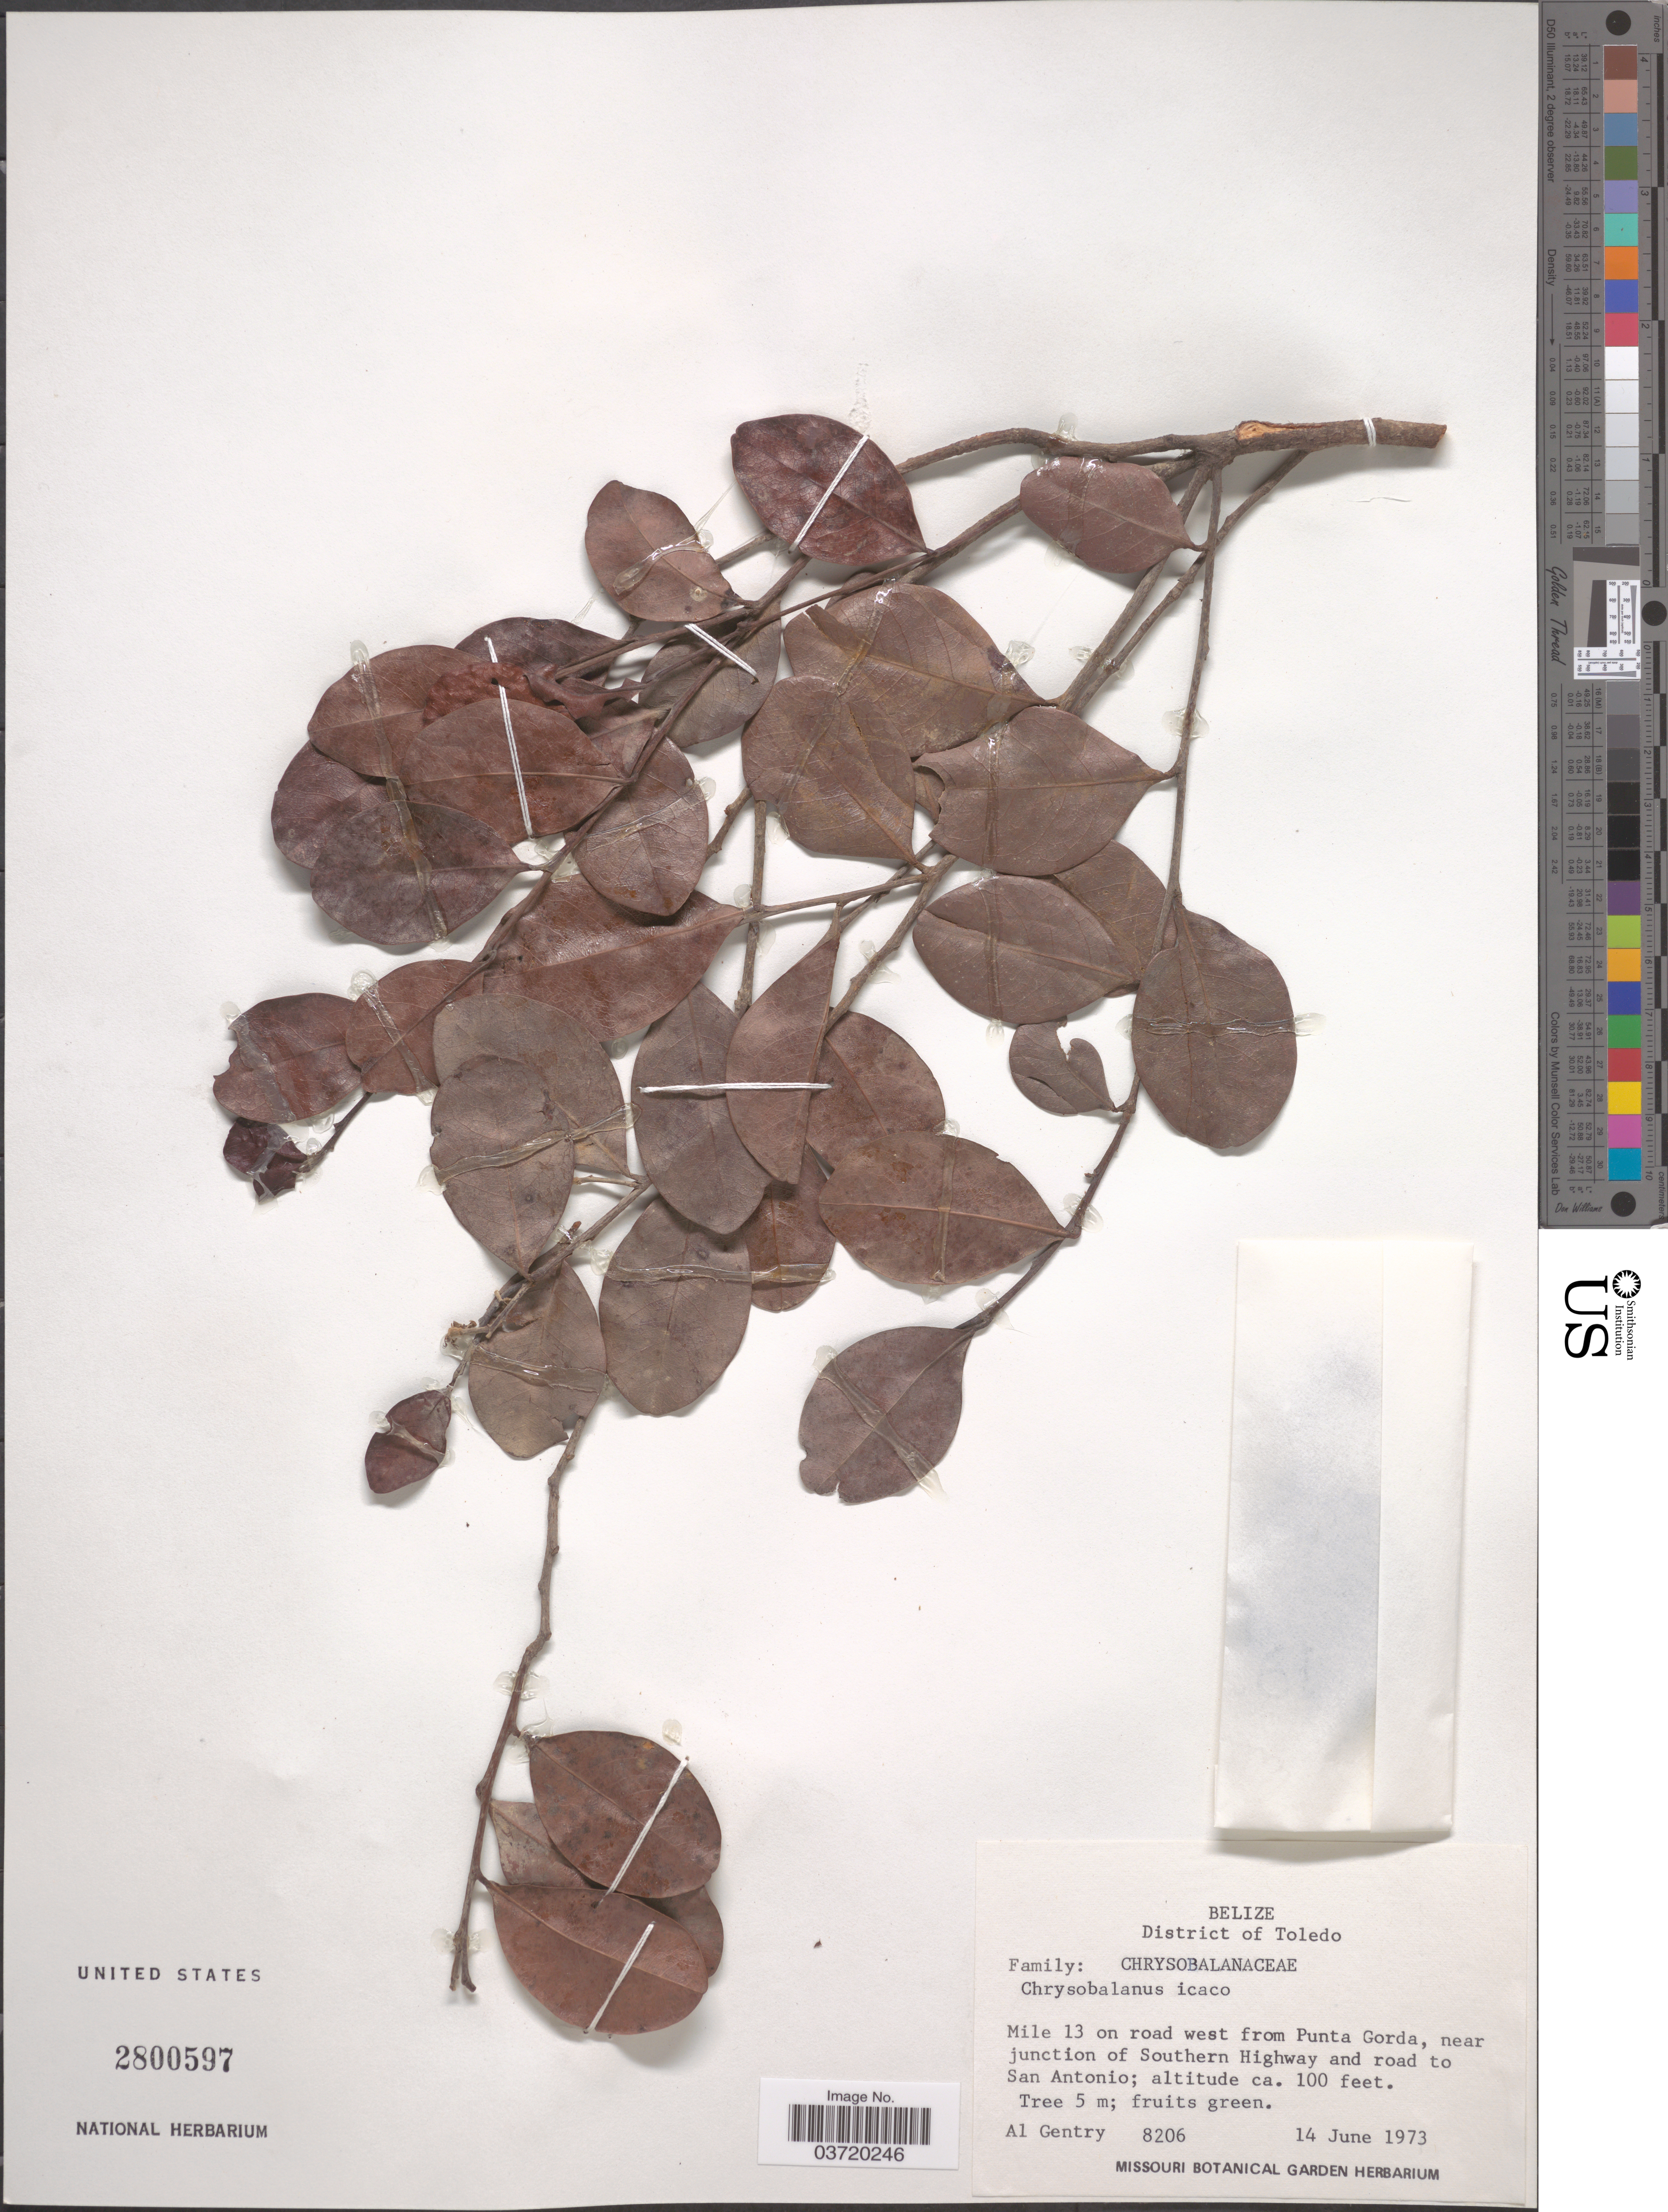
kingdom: Plantae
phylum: Tracheophyta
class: Magnoliopsida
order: Malpighiales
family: Chrysobalanaceae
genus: Chrysobalanus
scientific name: Chrysobalanus icaco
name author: L.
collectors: A. H. Gentry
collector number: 8206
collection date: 1973-06-14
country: Belize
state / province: Toledo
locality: District of Toledo. Mile 13 on road west from Punta Gorda, near junction of Southern Highway and road to San Antonio.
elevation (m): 30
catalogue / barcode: US 2800597